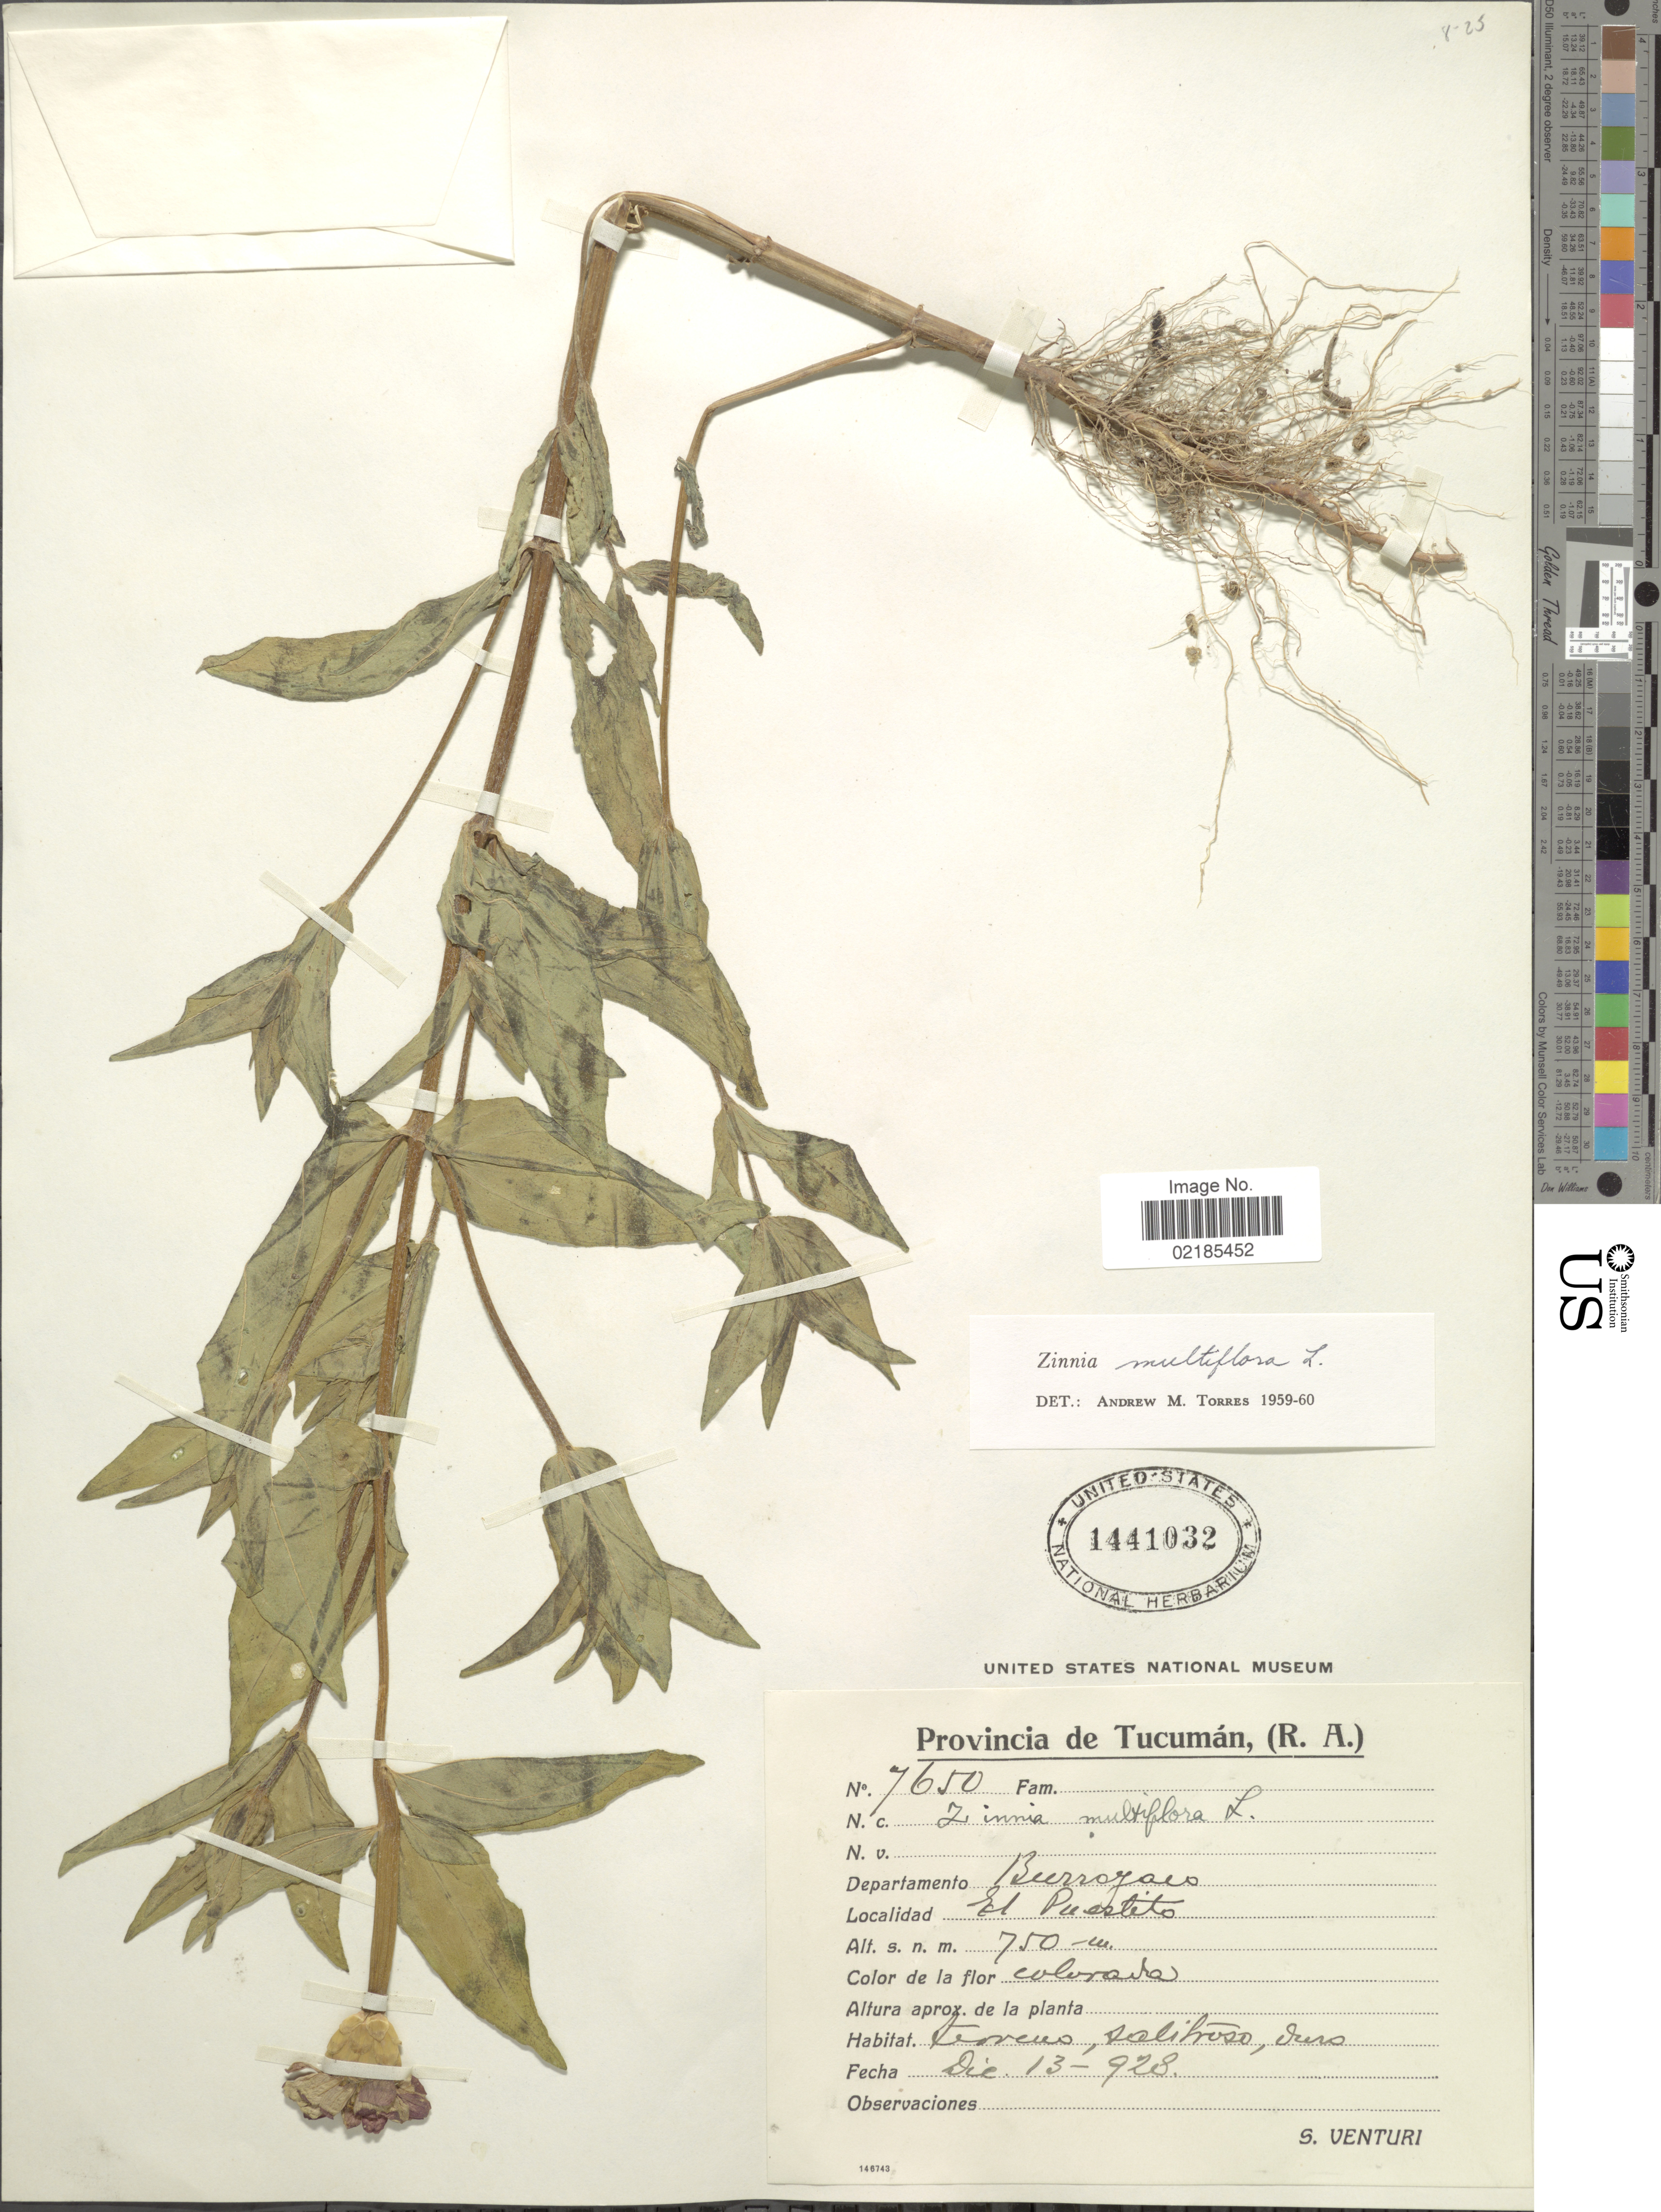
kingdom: Plantae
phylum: Tracheophyta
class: Magnoliopsida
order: Asterales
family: Asteraceae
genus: Zinnia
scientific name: Zinnia multiflora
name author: L.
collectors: S. Venturi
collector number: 7650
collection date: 1928-12-13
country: Argentina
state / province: Tucuman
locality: Departamento Burroyaco, El Puestilo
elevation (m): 750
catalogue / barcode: US 1441032